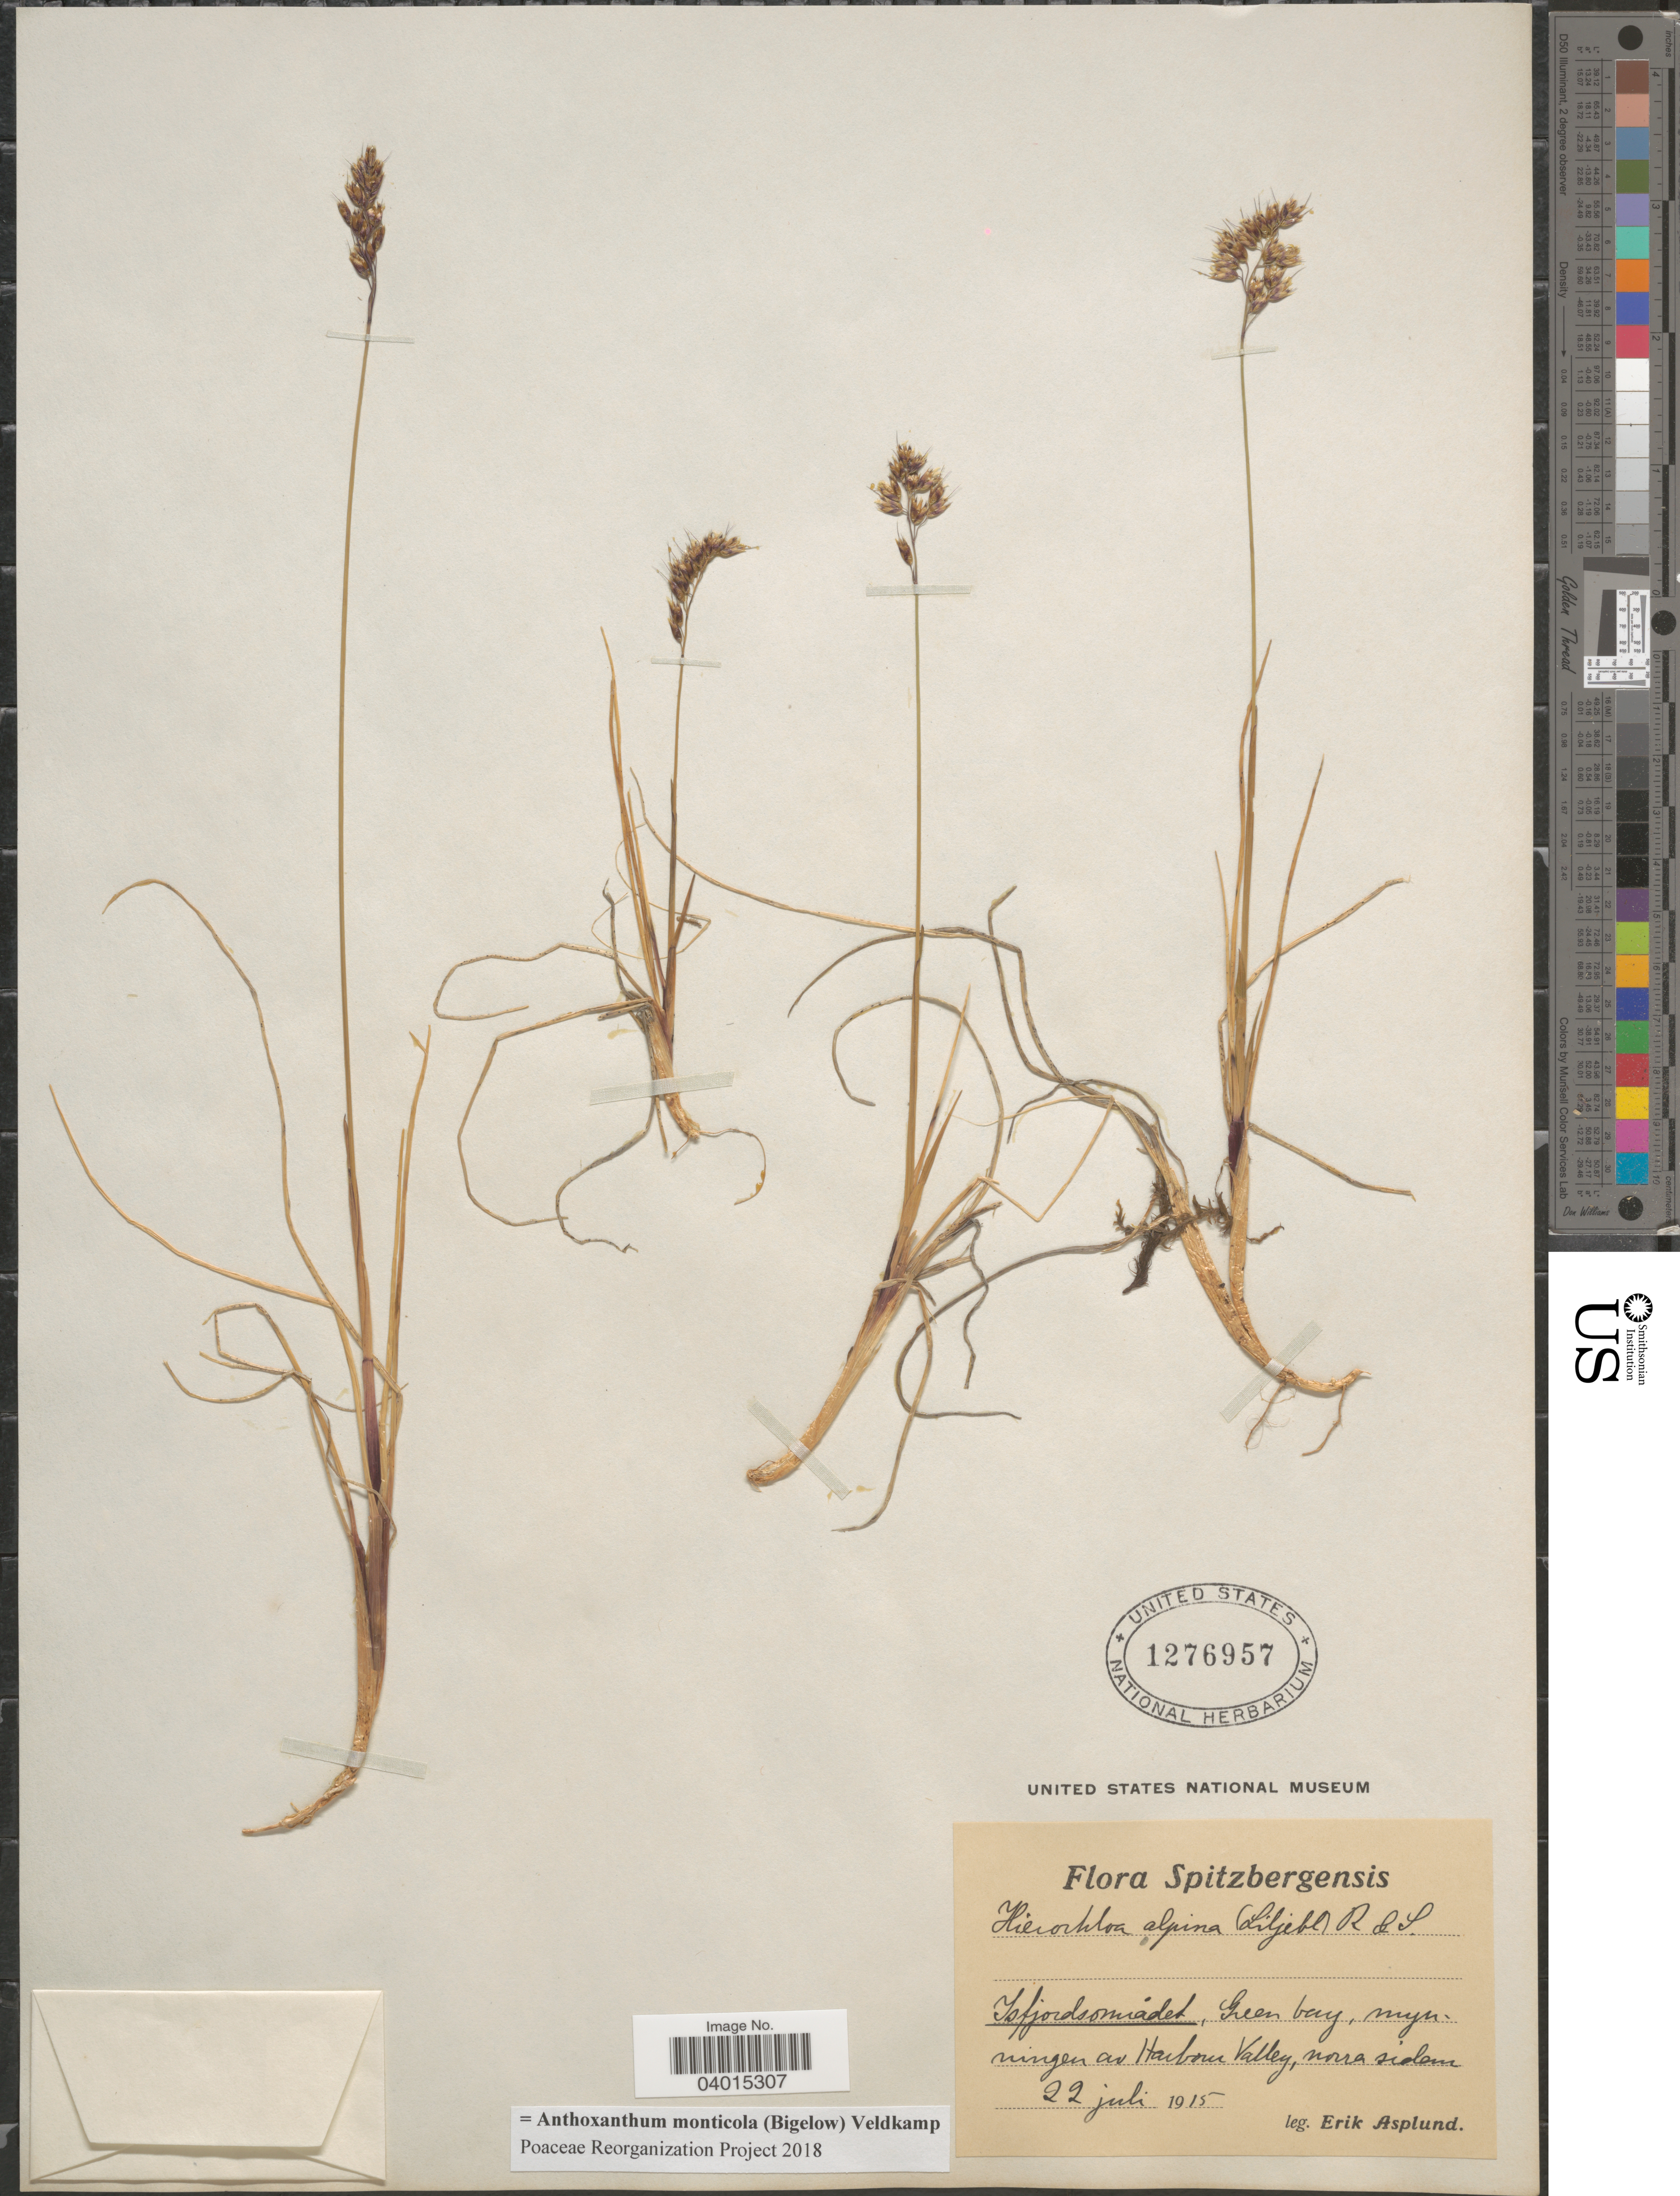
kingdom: Plantae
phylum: Tracheophyta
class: Liliopsida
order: Poales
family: Poaceae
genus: Anthoxanthum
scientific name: Anthoxanthum monticola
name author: (Bigelow) Veldkamp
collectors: E. Asplund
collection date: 1915-07-22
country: Norway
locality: Spitzbergensis. Isfjordsomradet, Gren bay, mynningen ad Harbour Valley, morra sidem.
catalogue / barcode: US 1276957